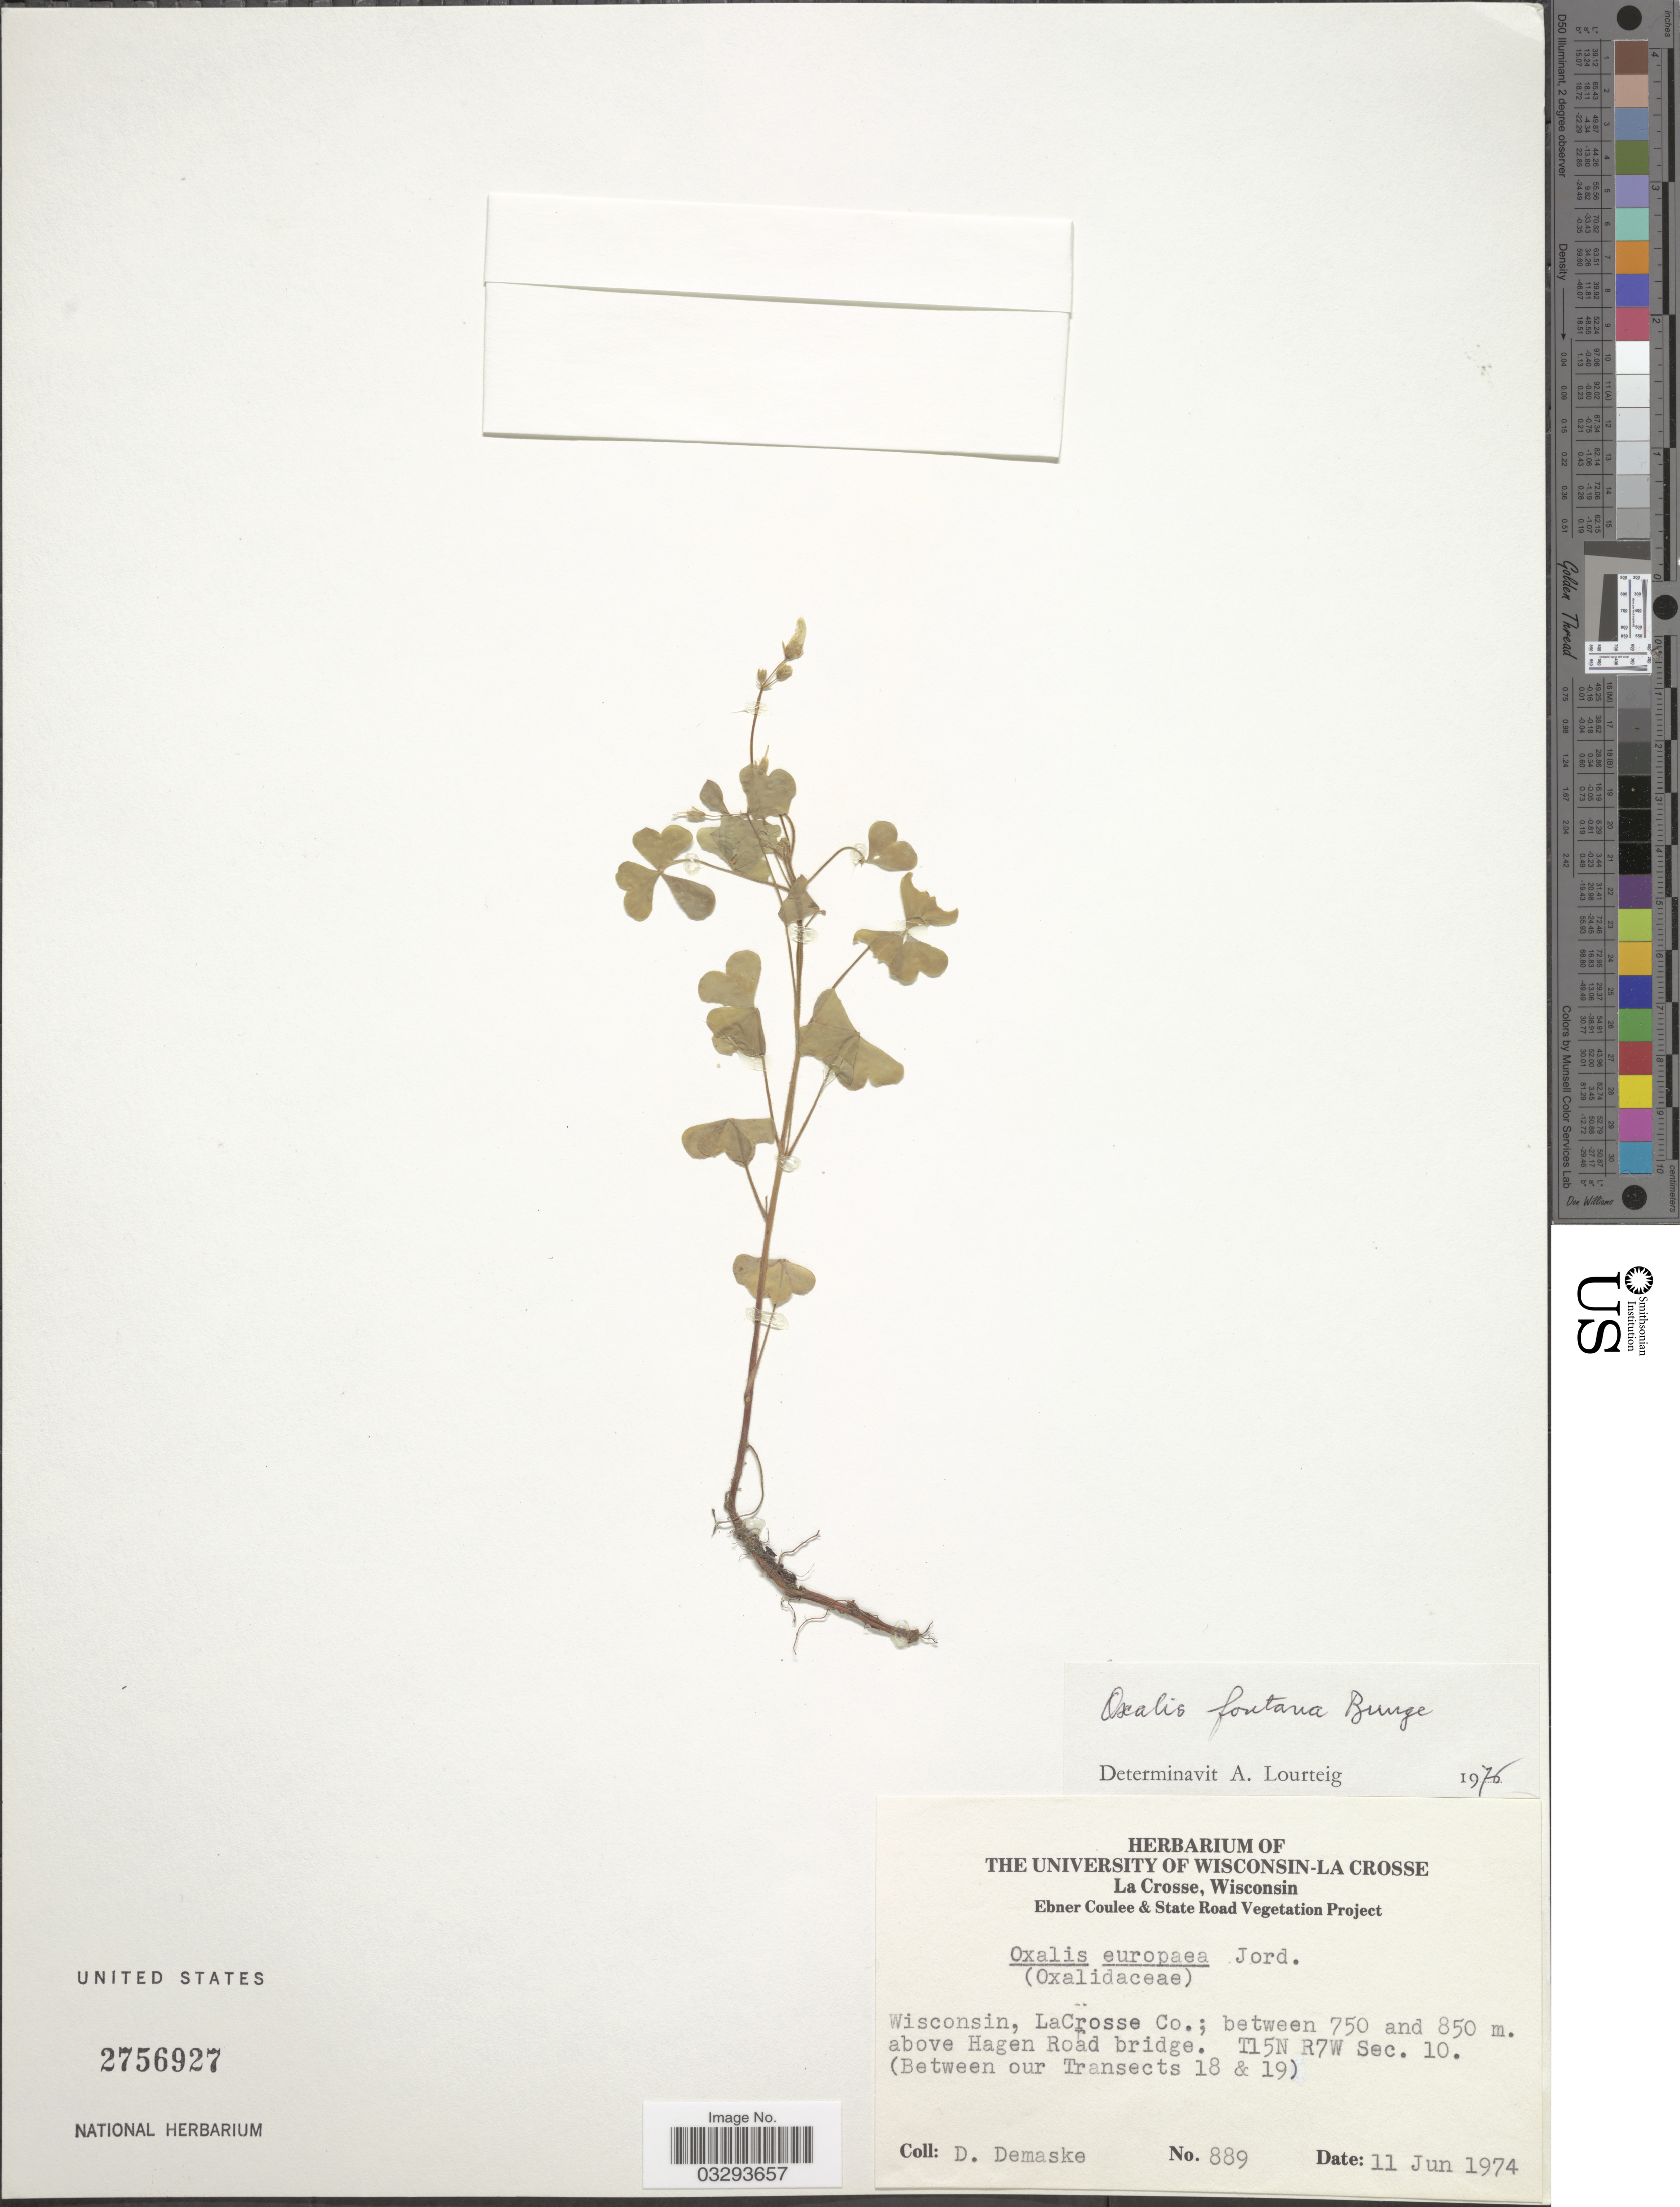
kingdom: Plantae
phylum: Tracheophyta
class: Magnoliopsida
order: Oxalidales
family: Oxalidaceae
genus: Oxalis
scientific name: Oxalis fontana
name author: Bunge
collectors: D. Demaske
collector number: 889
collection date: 1974-06-11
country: United States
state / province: Wisconsin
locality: La Crosse. Ebner Coulee & State Road Vegetation Project. LaCrosse Co.; Hagen Road bridge. T15N R7W Sec. 10. (Between our Transects 18 & 19).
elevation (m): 750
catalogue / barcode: US 2756927